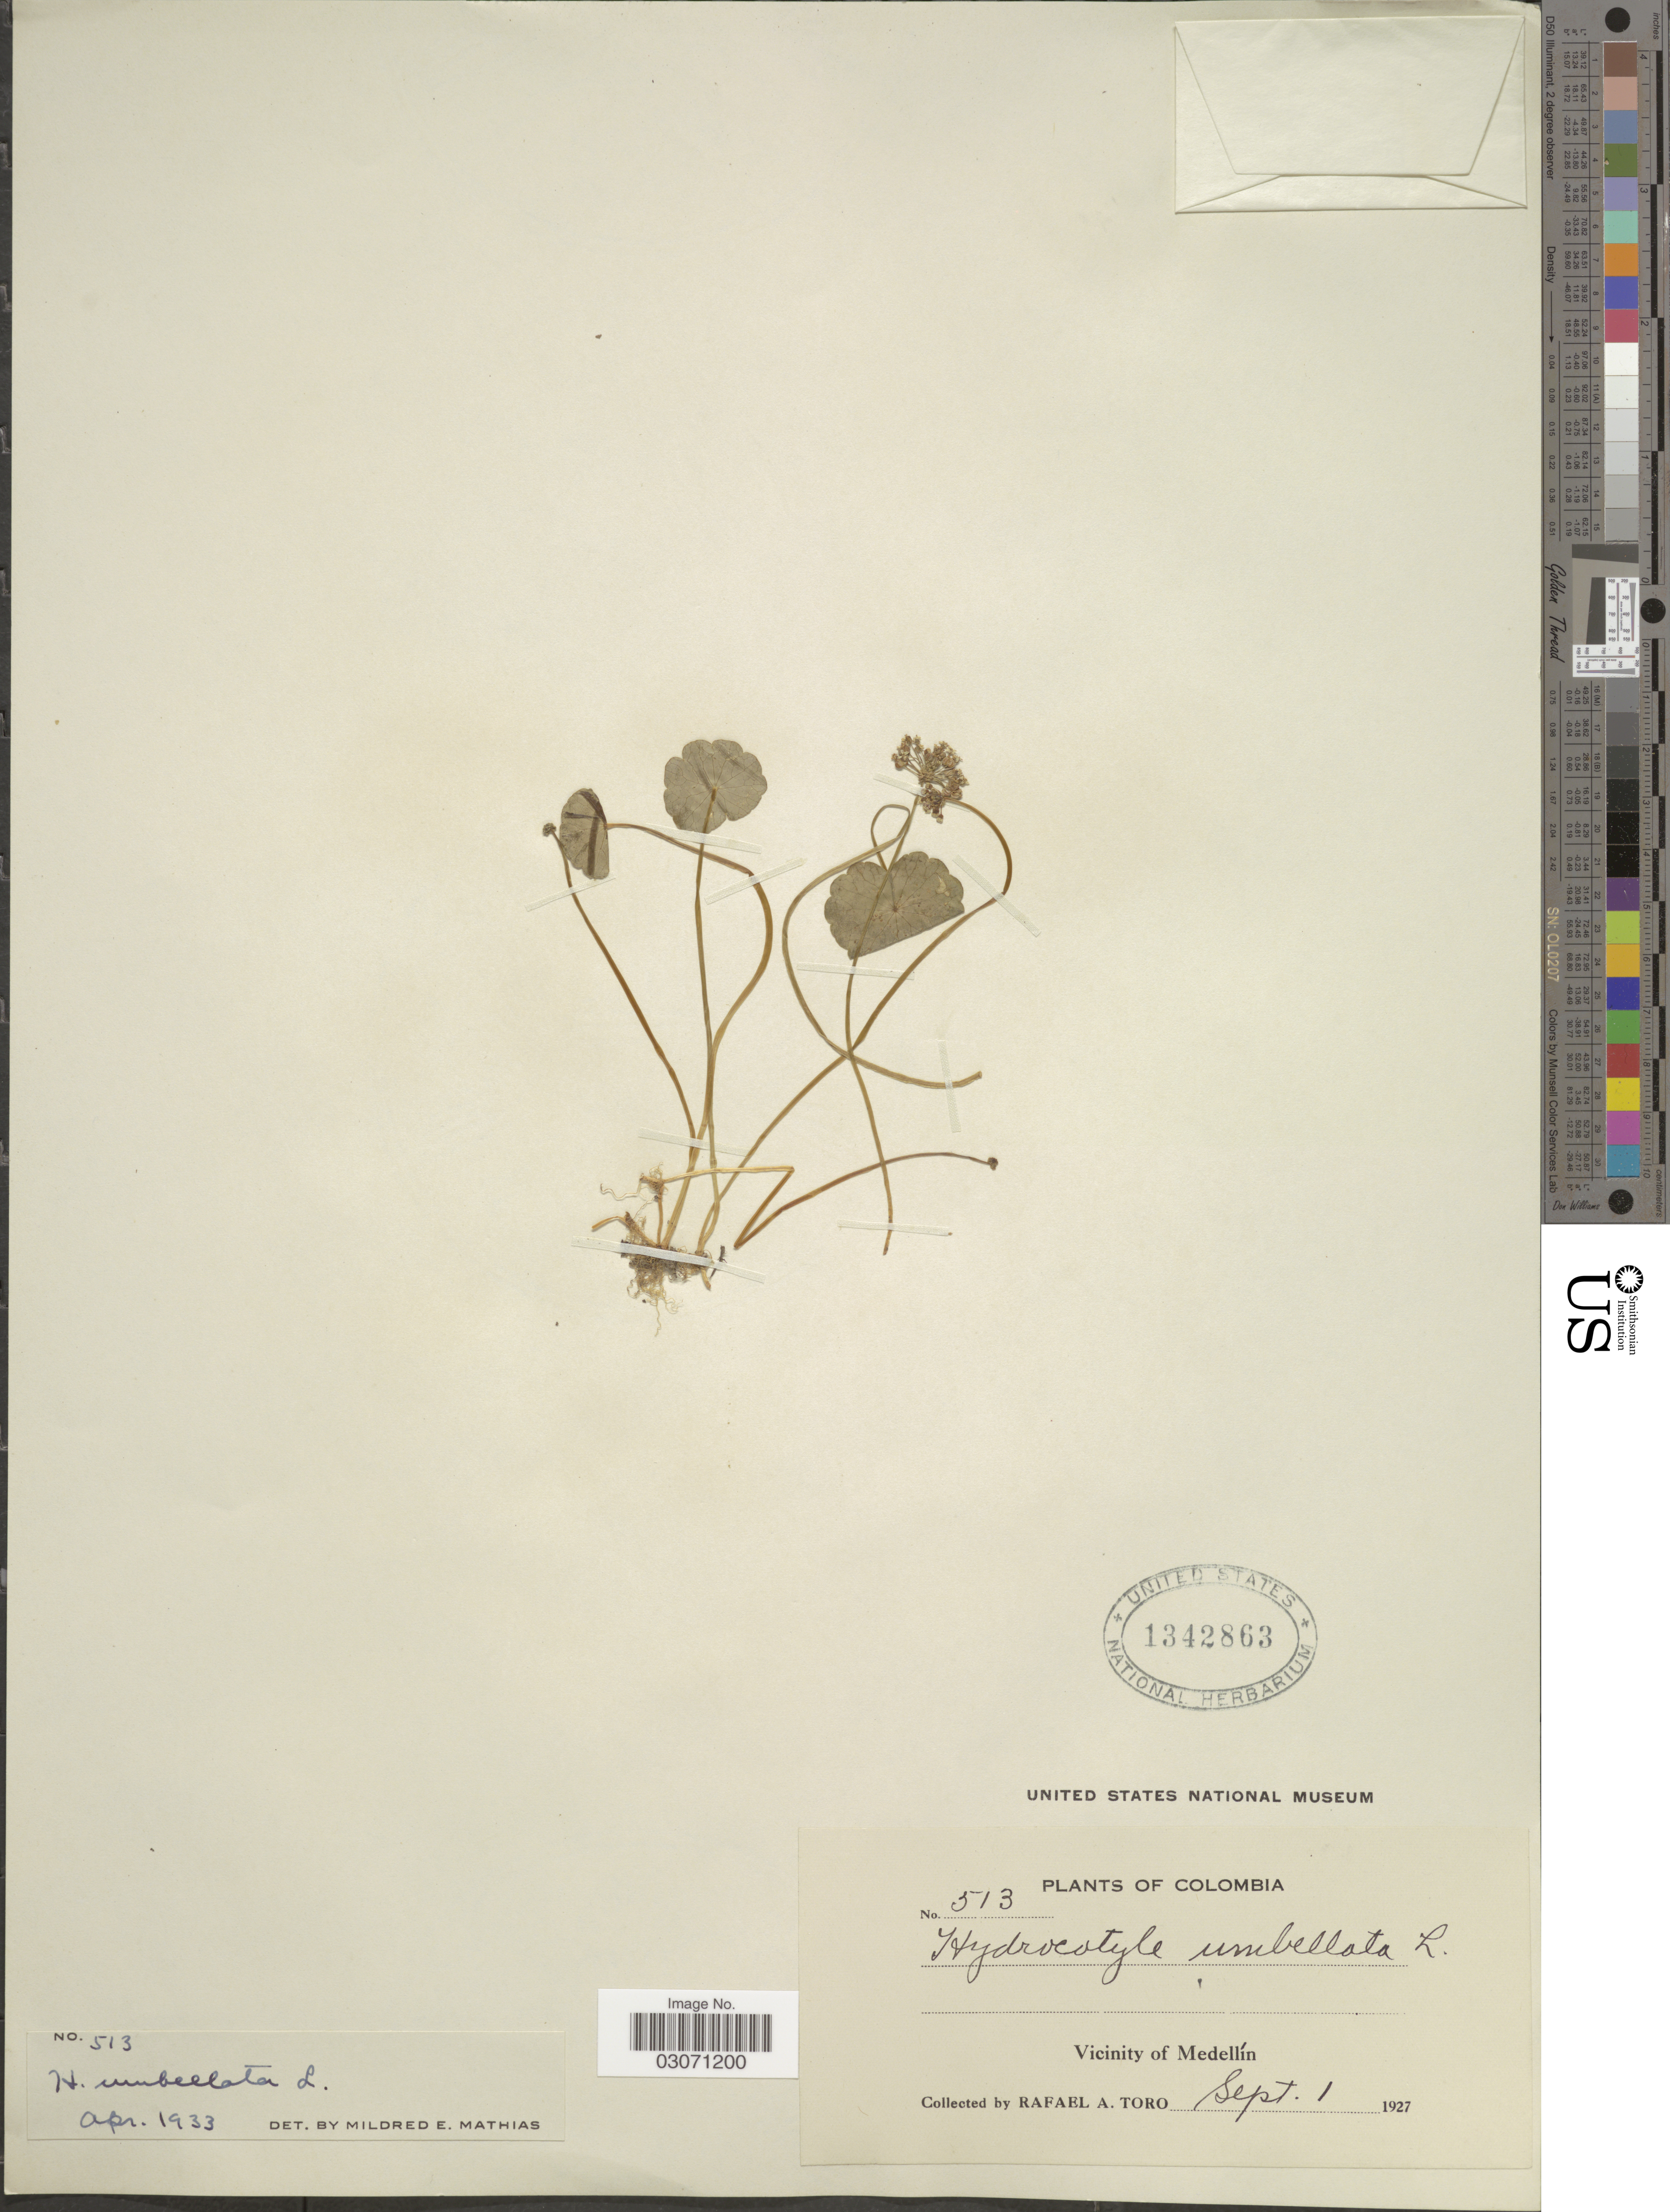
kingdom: Plantae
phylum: Tracheophyta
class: Magnoliopsida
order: Apiales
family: Araliaceae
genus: Hydrocotyle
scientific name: Hydrocotyle umbellata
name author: L.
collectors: R. A. Toro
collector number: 513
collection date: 1927-09-01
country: Colombia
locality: Vicinity of Medellín.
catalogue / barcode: US 1342863